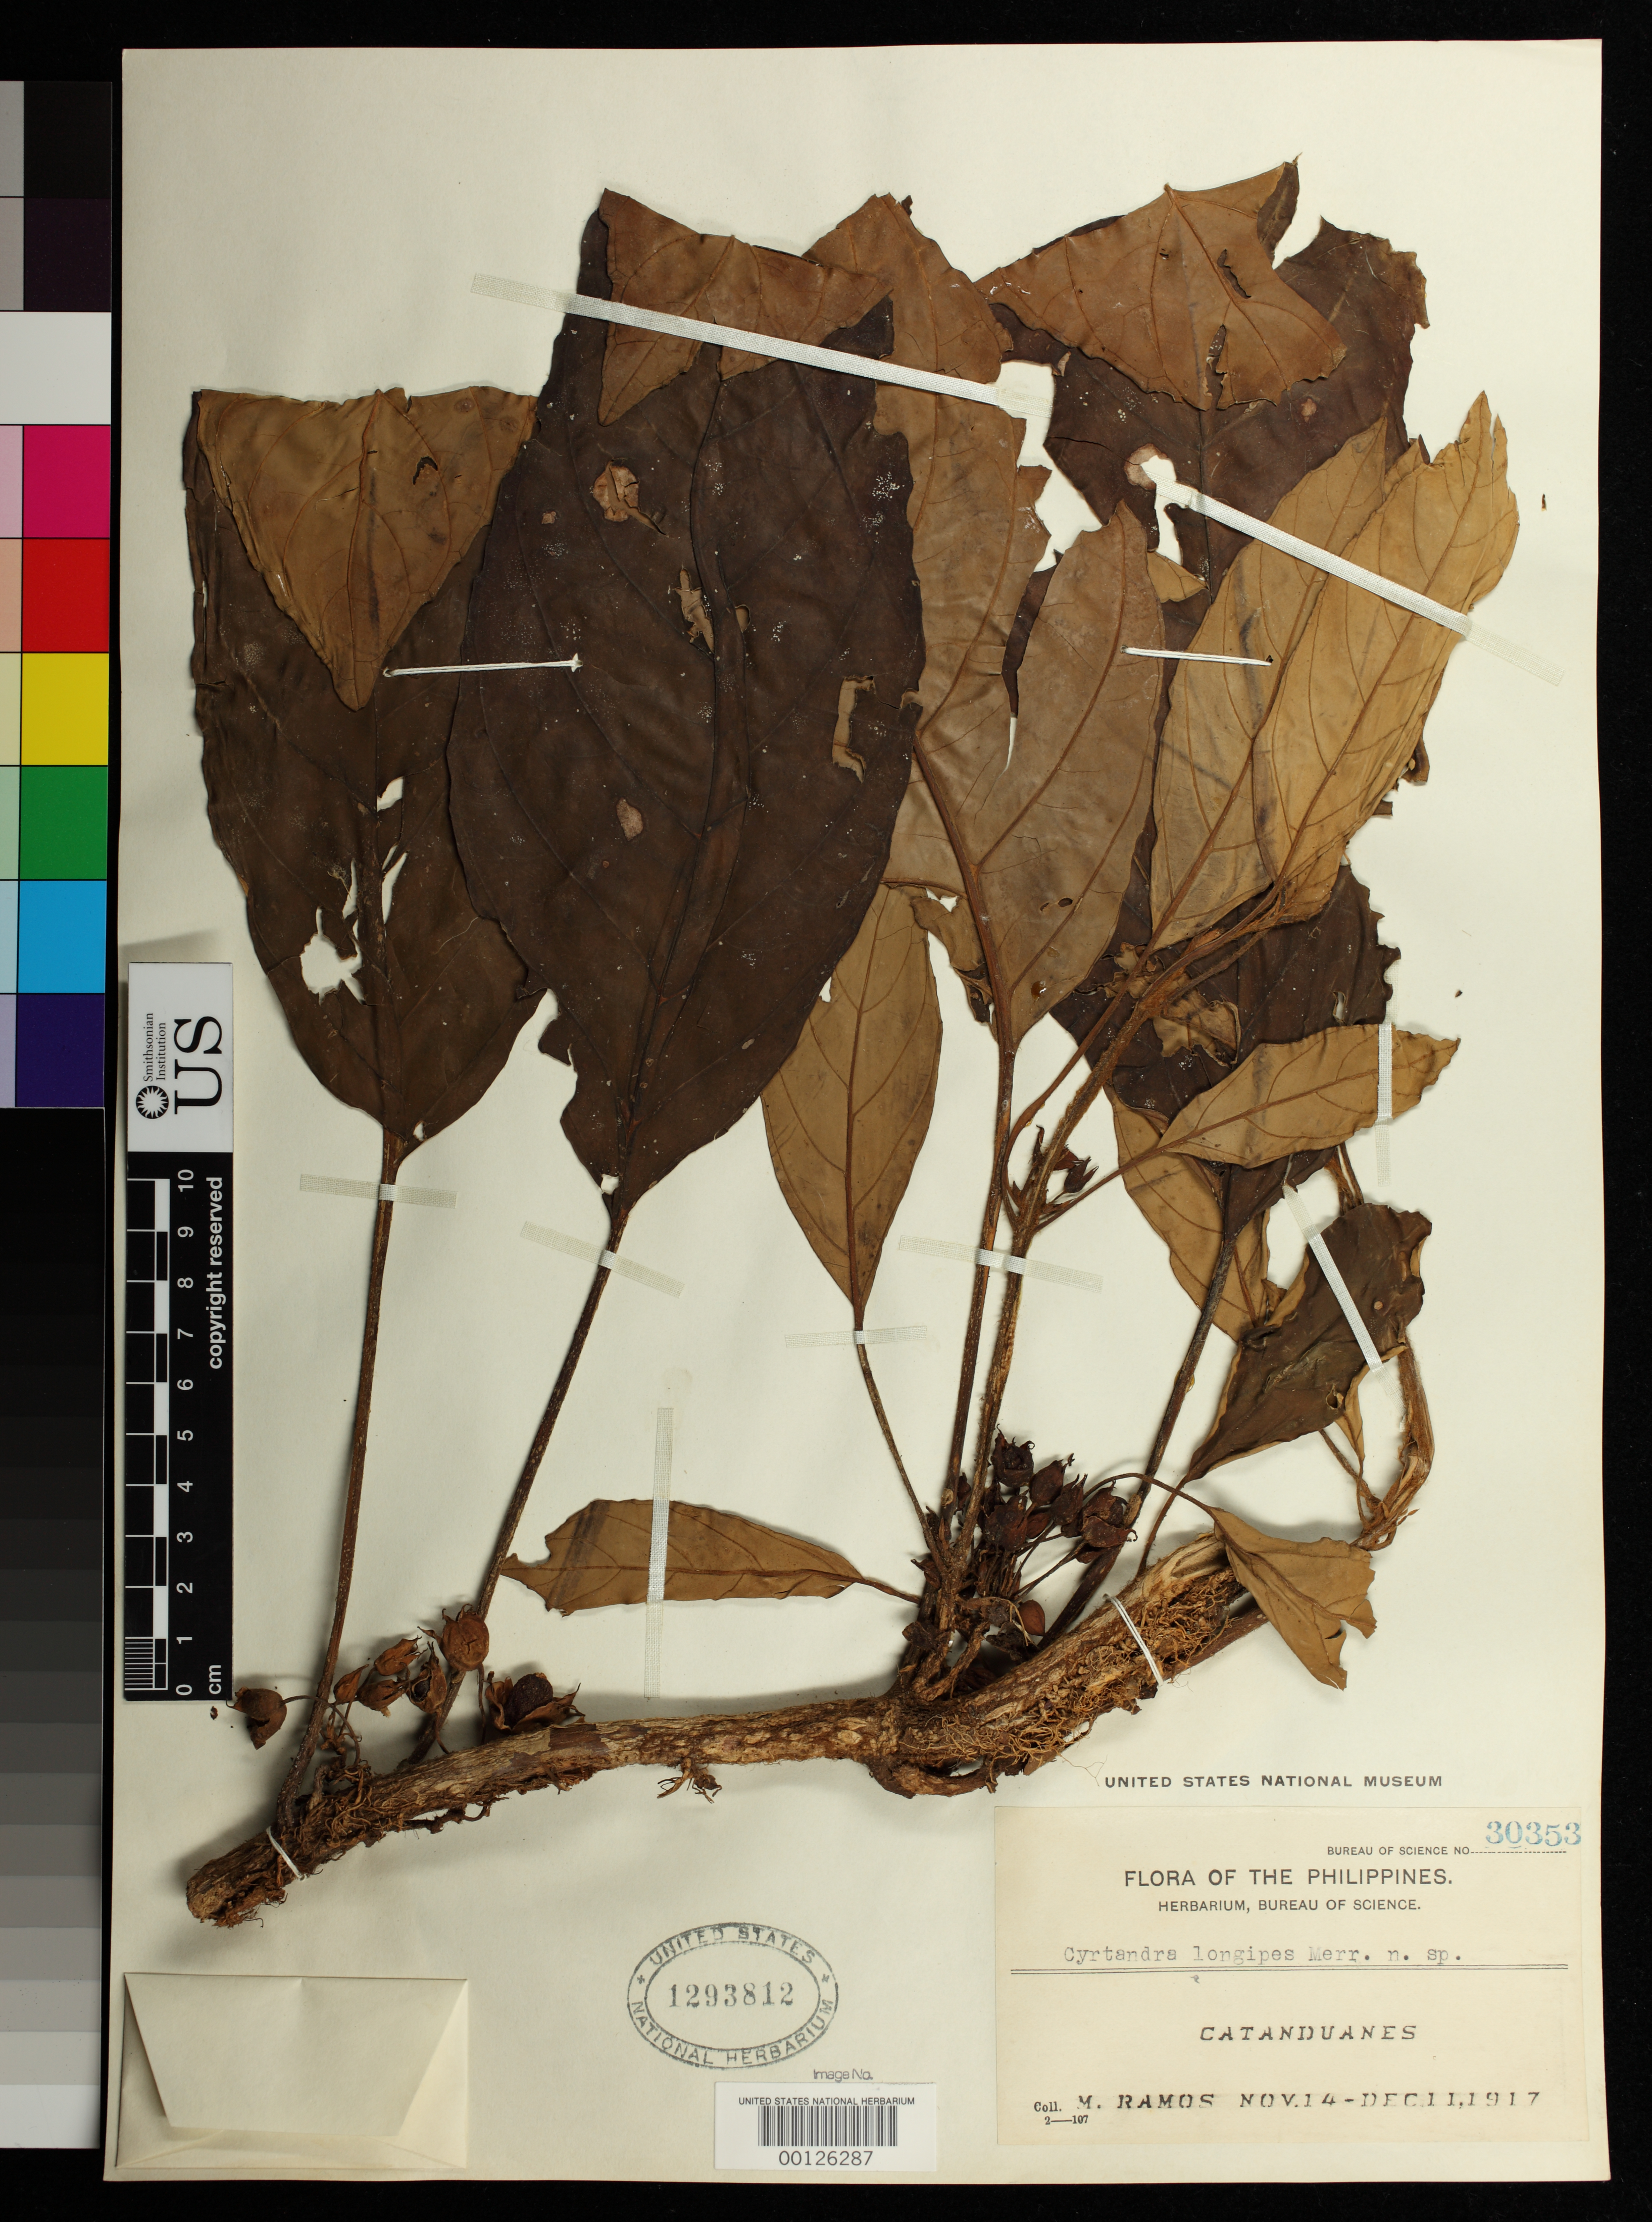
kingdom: Plantae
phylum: Tracheophyta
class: Magnoliopsida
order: Lamiales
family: Gesneriaceae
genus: Cyrtandra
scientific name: Cyrtandra longipes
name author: Merr.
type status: Isolectotype; Type Collection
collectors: M. Ramos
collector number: Bur. Sci. 30353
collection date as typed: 10 Dec 1917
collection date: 1917-12-10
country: Philippines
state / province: Bicol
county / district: Catanduanes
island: Catanduanes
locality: Near Calolbong.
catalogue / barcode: US 1293812